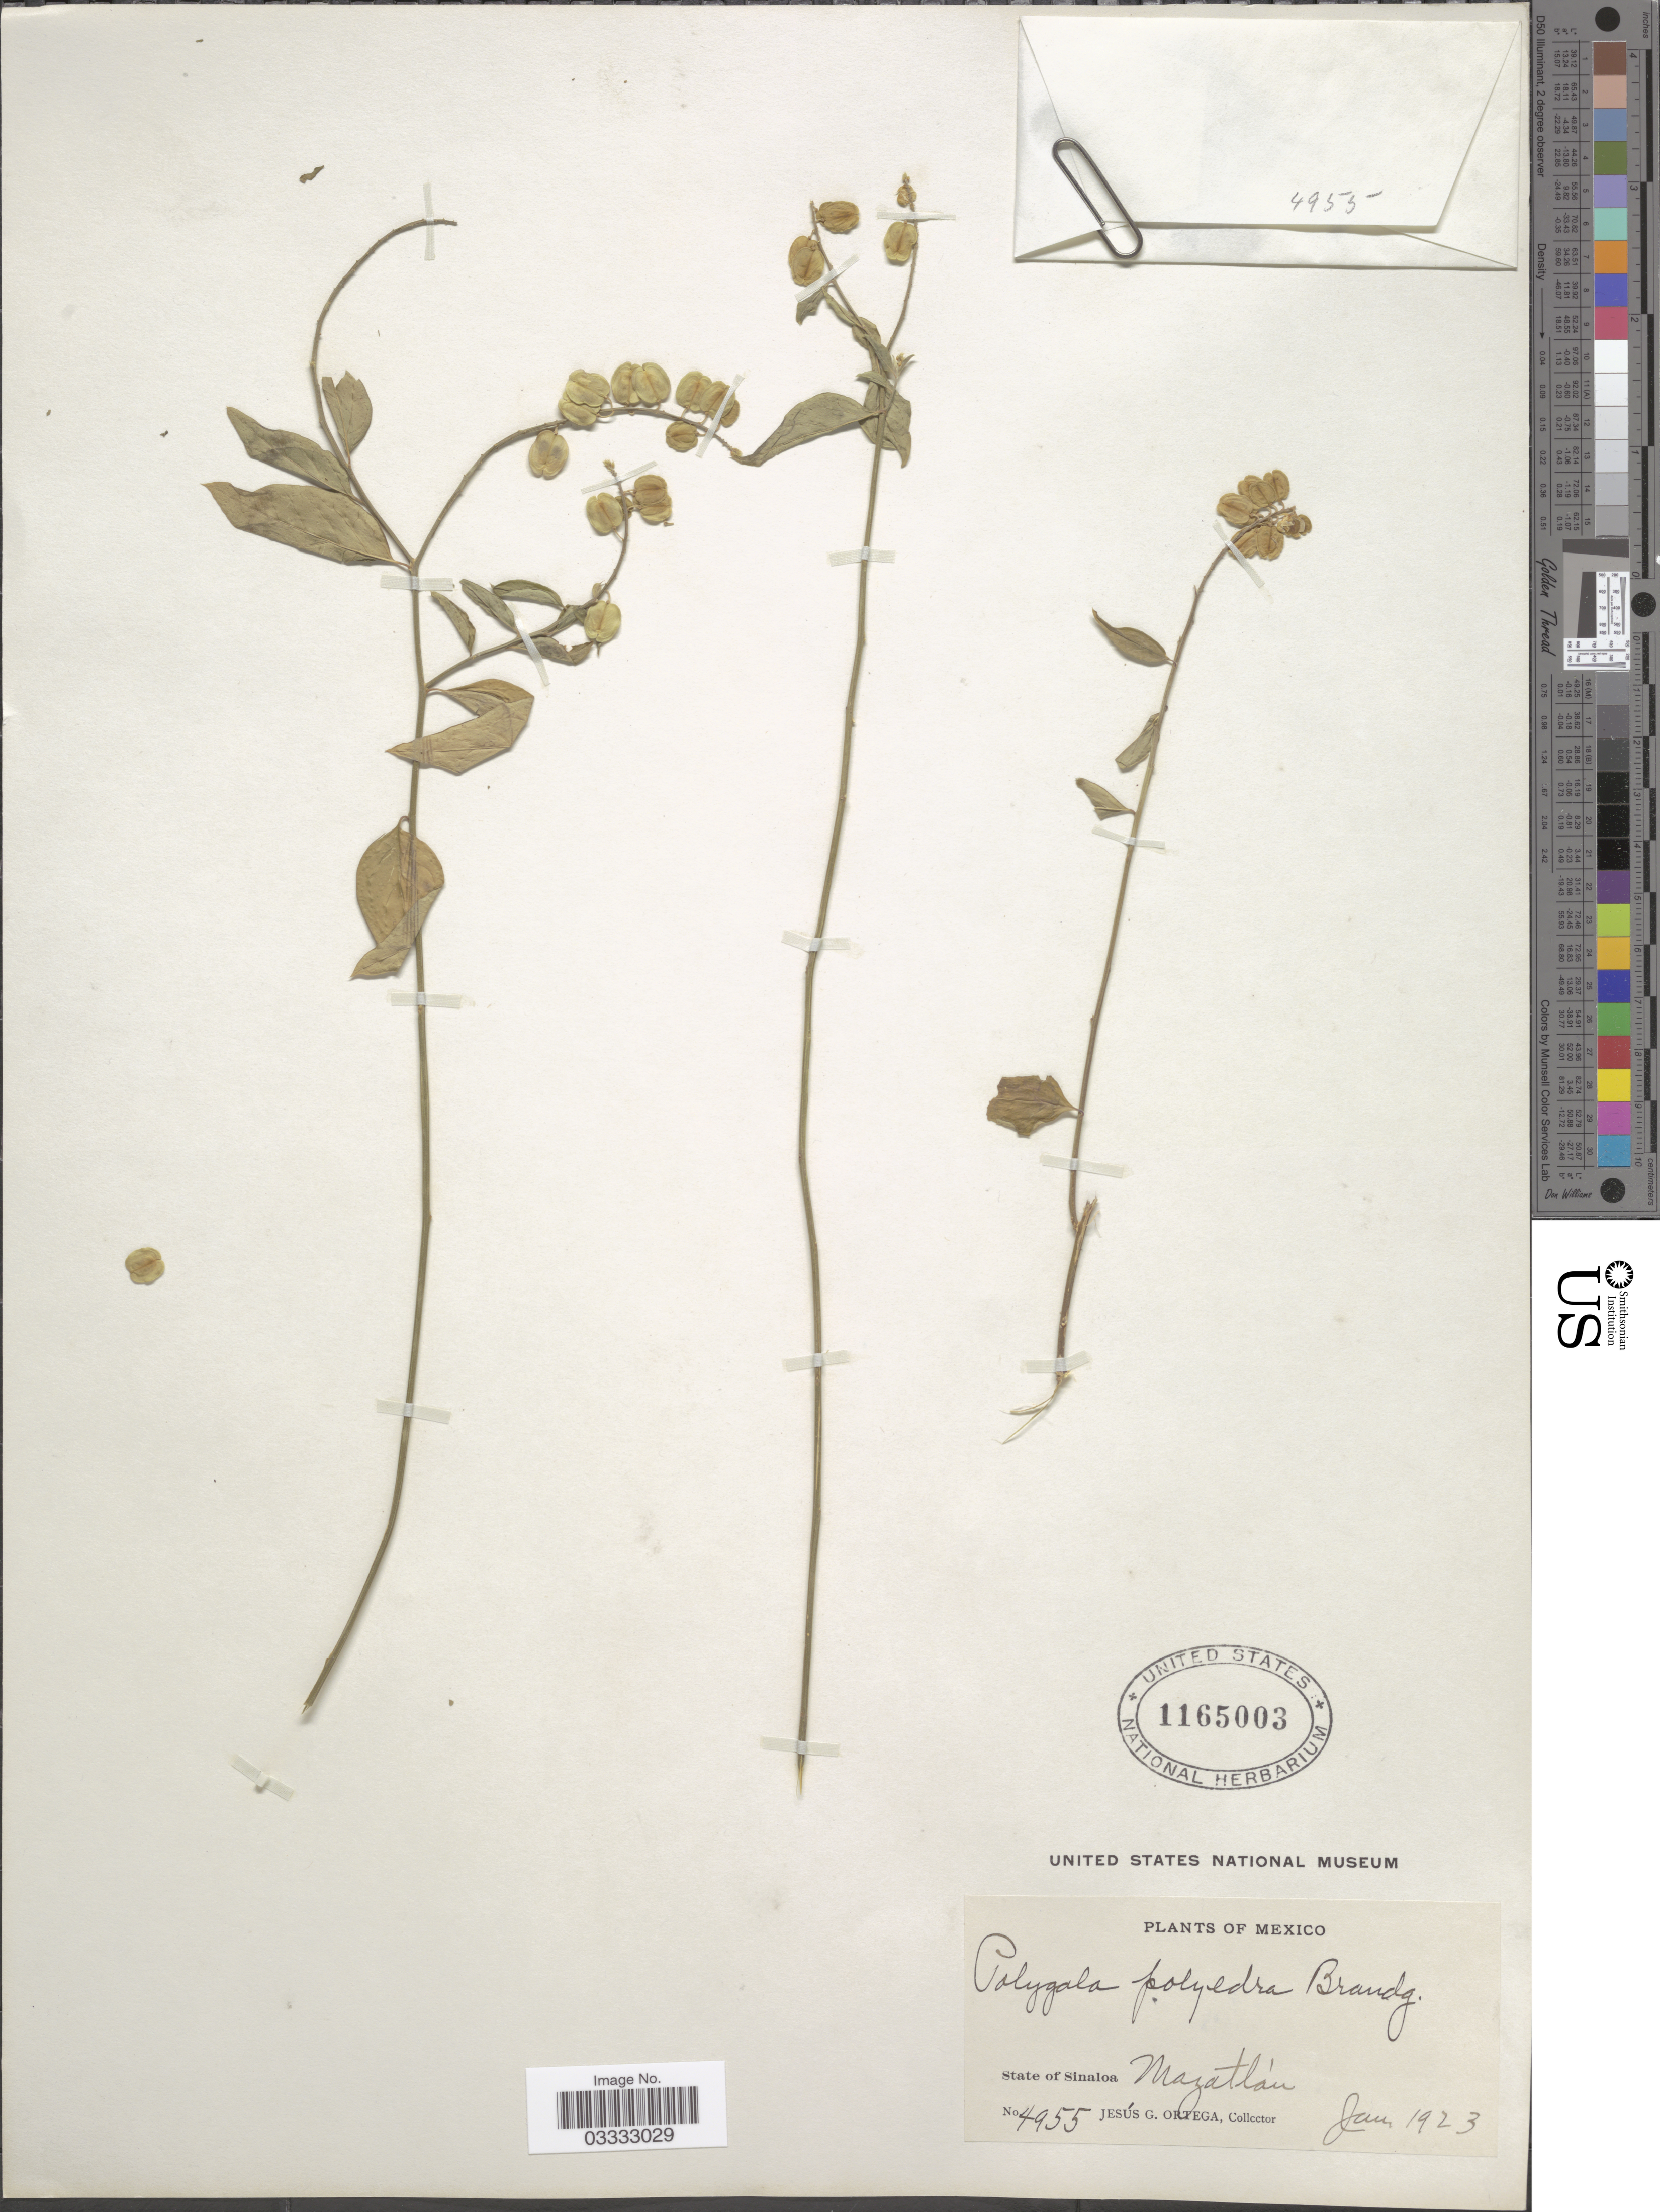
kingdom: Plantae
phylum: Tracheophyta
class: Magnoliopsida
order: Fabales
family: Polygalaceae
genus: Polygala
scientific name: Polygala polyedra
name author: Brandegee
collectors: J. Ortega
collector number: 4955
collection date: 1923-01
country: Mexico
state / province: Sinaloa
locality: Mazatlán.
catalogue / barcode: US 1165003